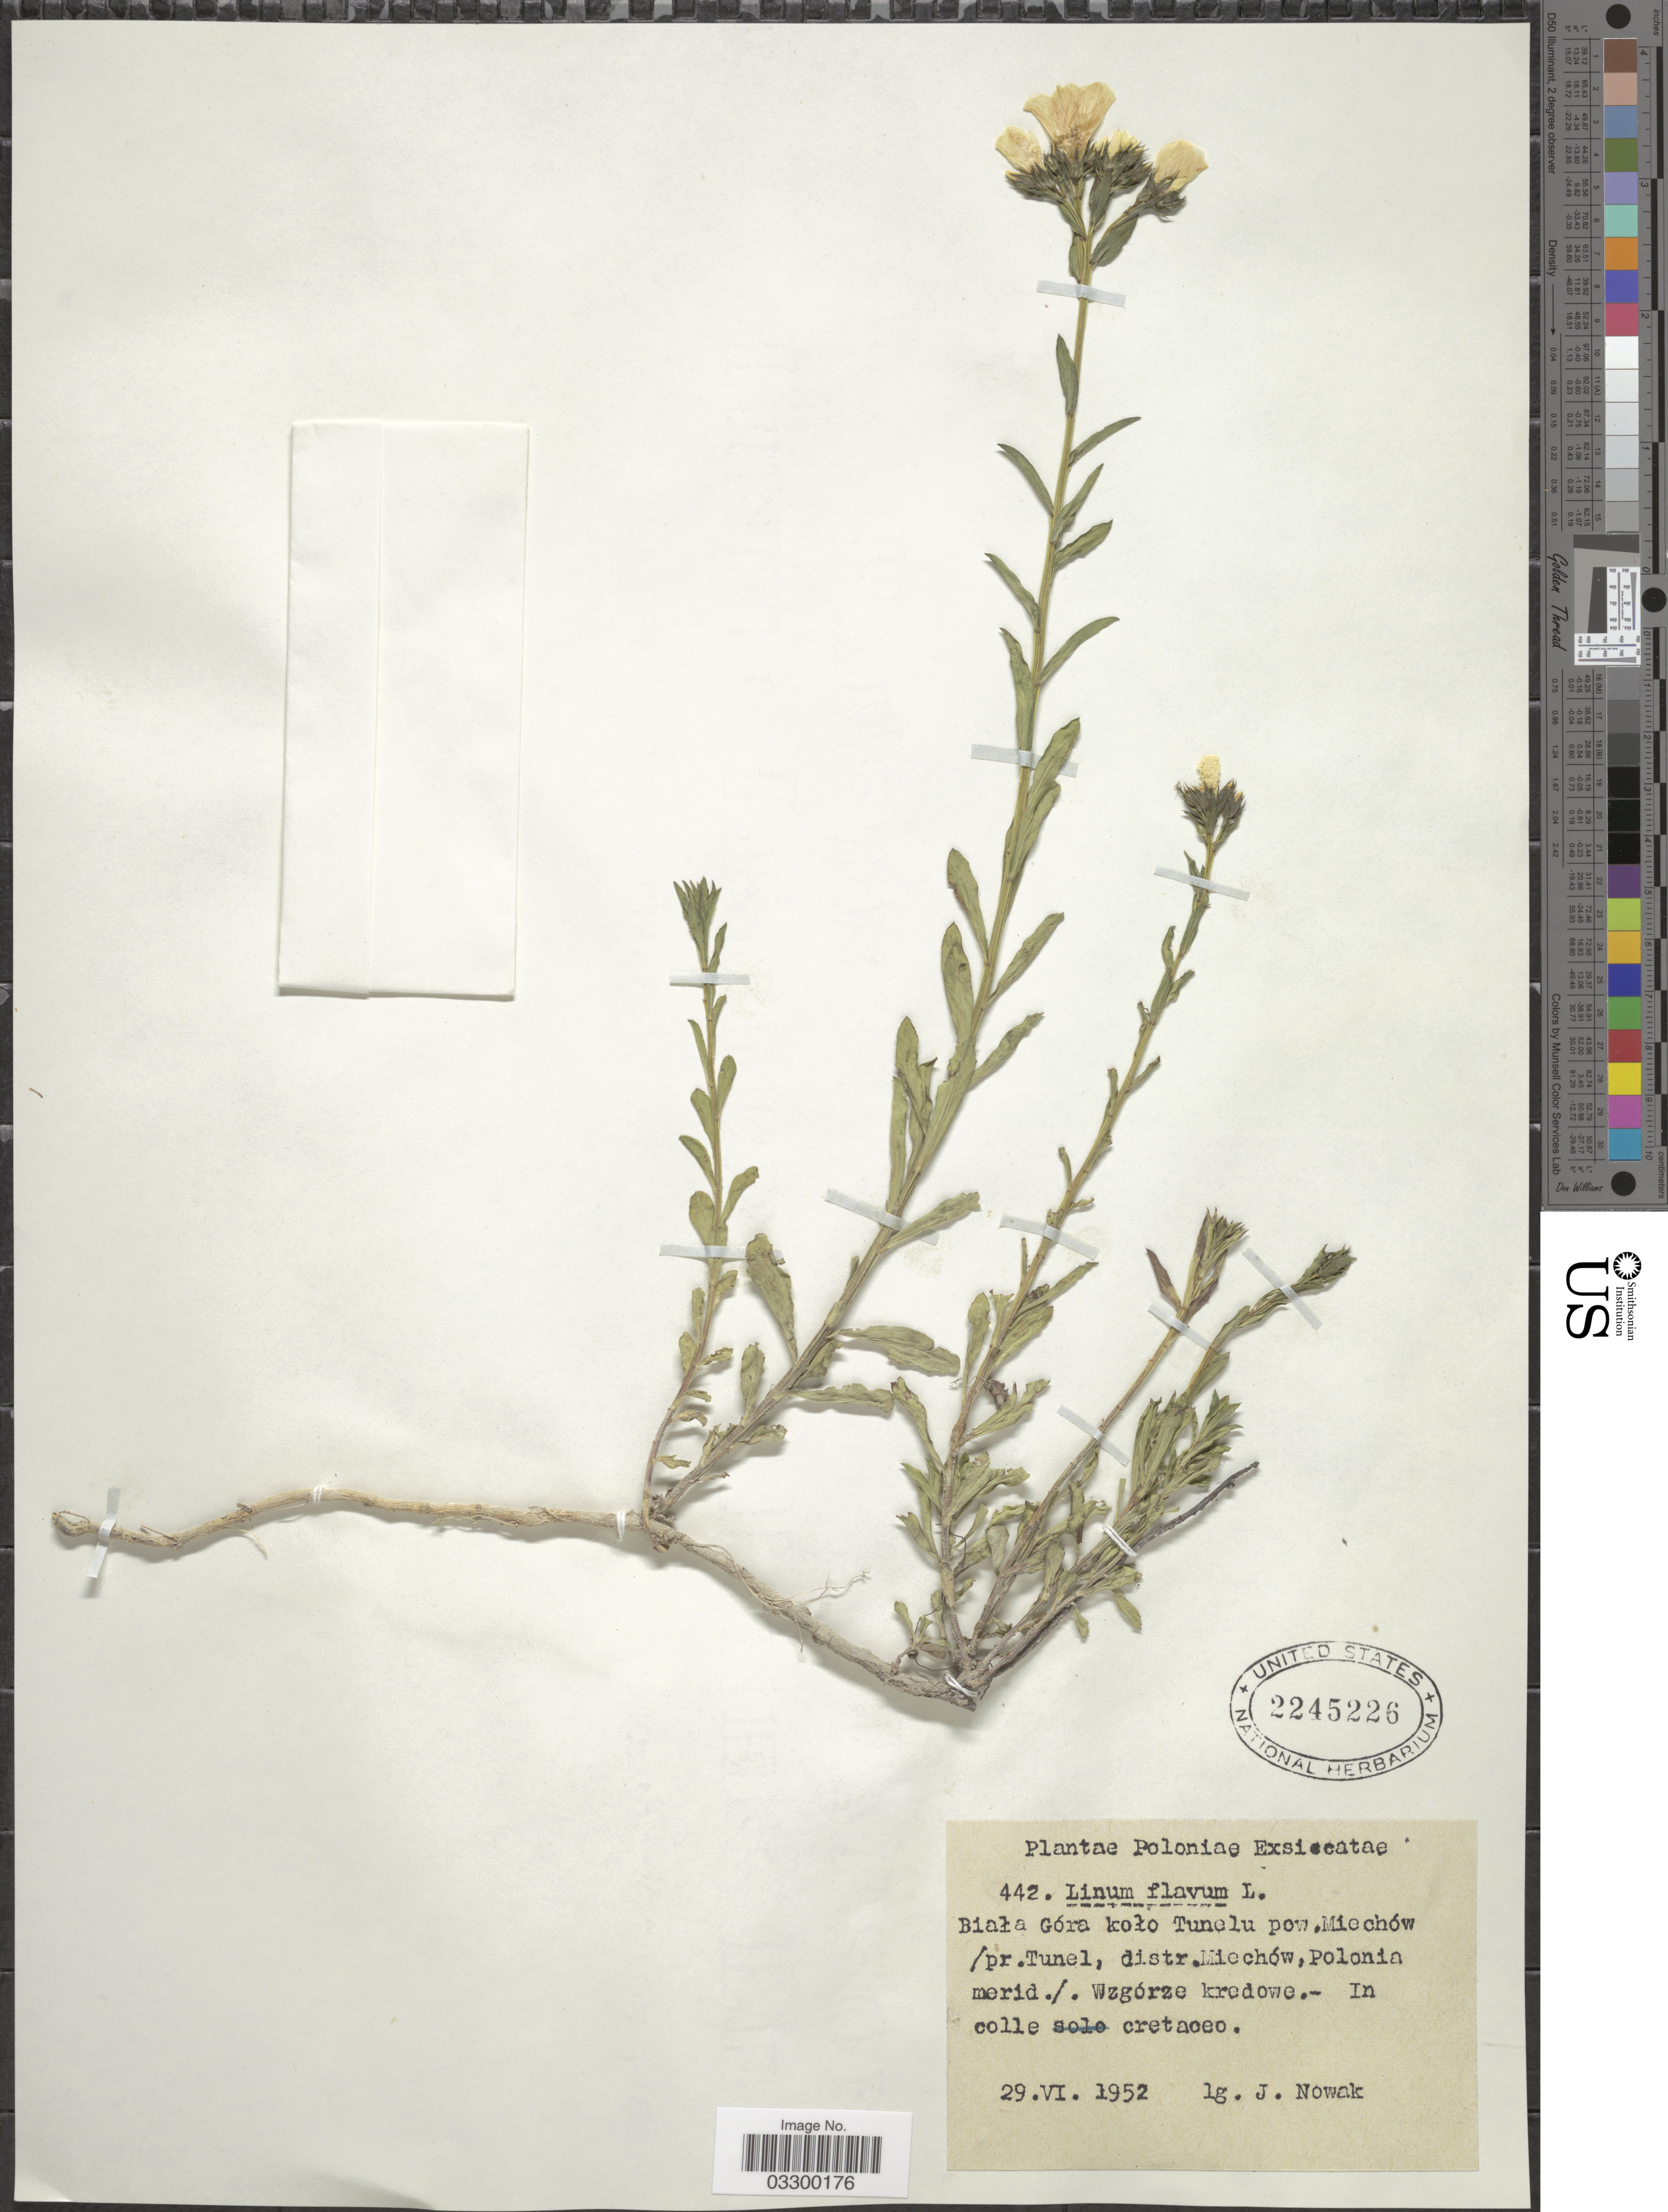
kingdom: Plantae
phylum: Tracheophyta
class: Magnoliopsida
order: Malpighiales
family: Linaceae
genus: Linum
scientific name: Linum flavum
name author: L.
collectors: J. Nowak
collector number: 442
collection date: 1952-06-29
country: Poland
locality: Biała Góra koło Tunelu pow. Miechów/ pr. Tunel, distr. Miechów, Polonia merid./ Wzgórze kredowe.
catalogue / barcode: US 2245226